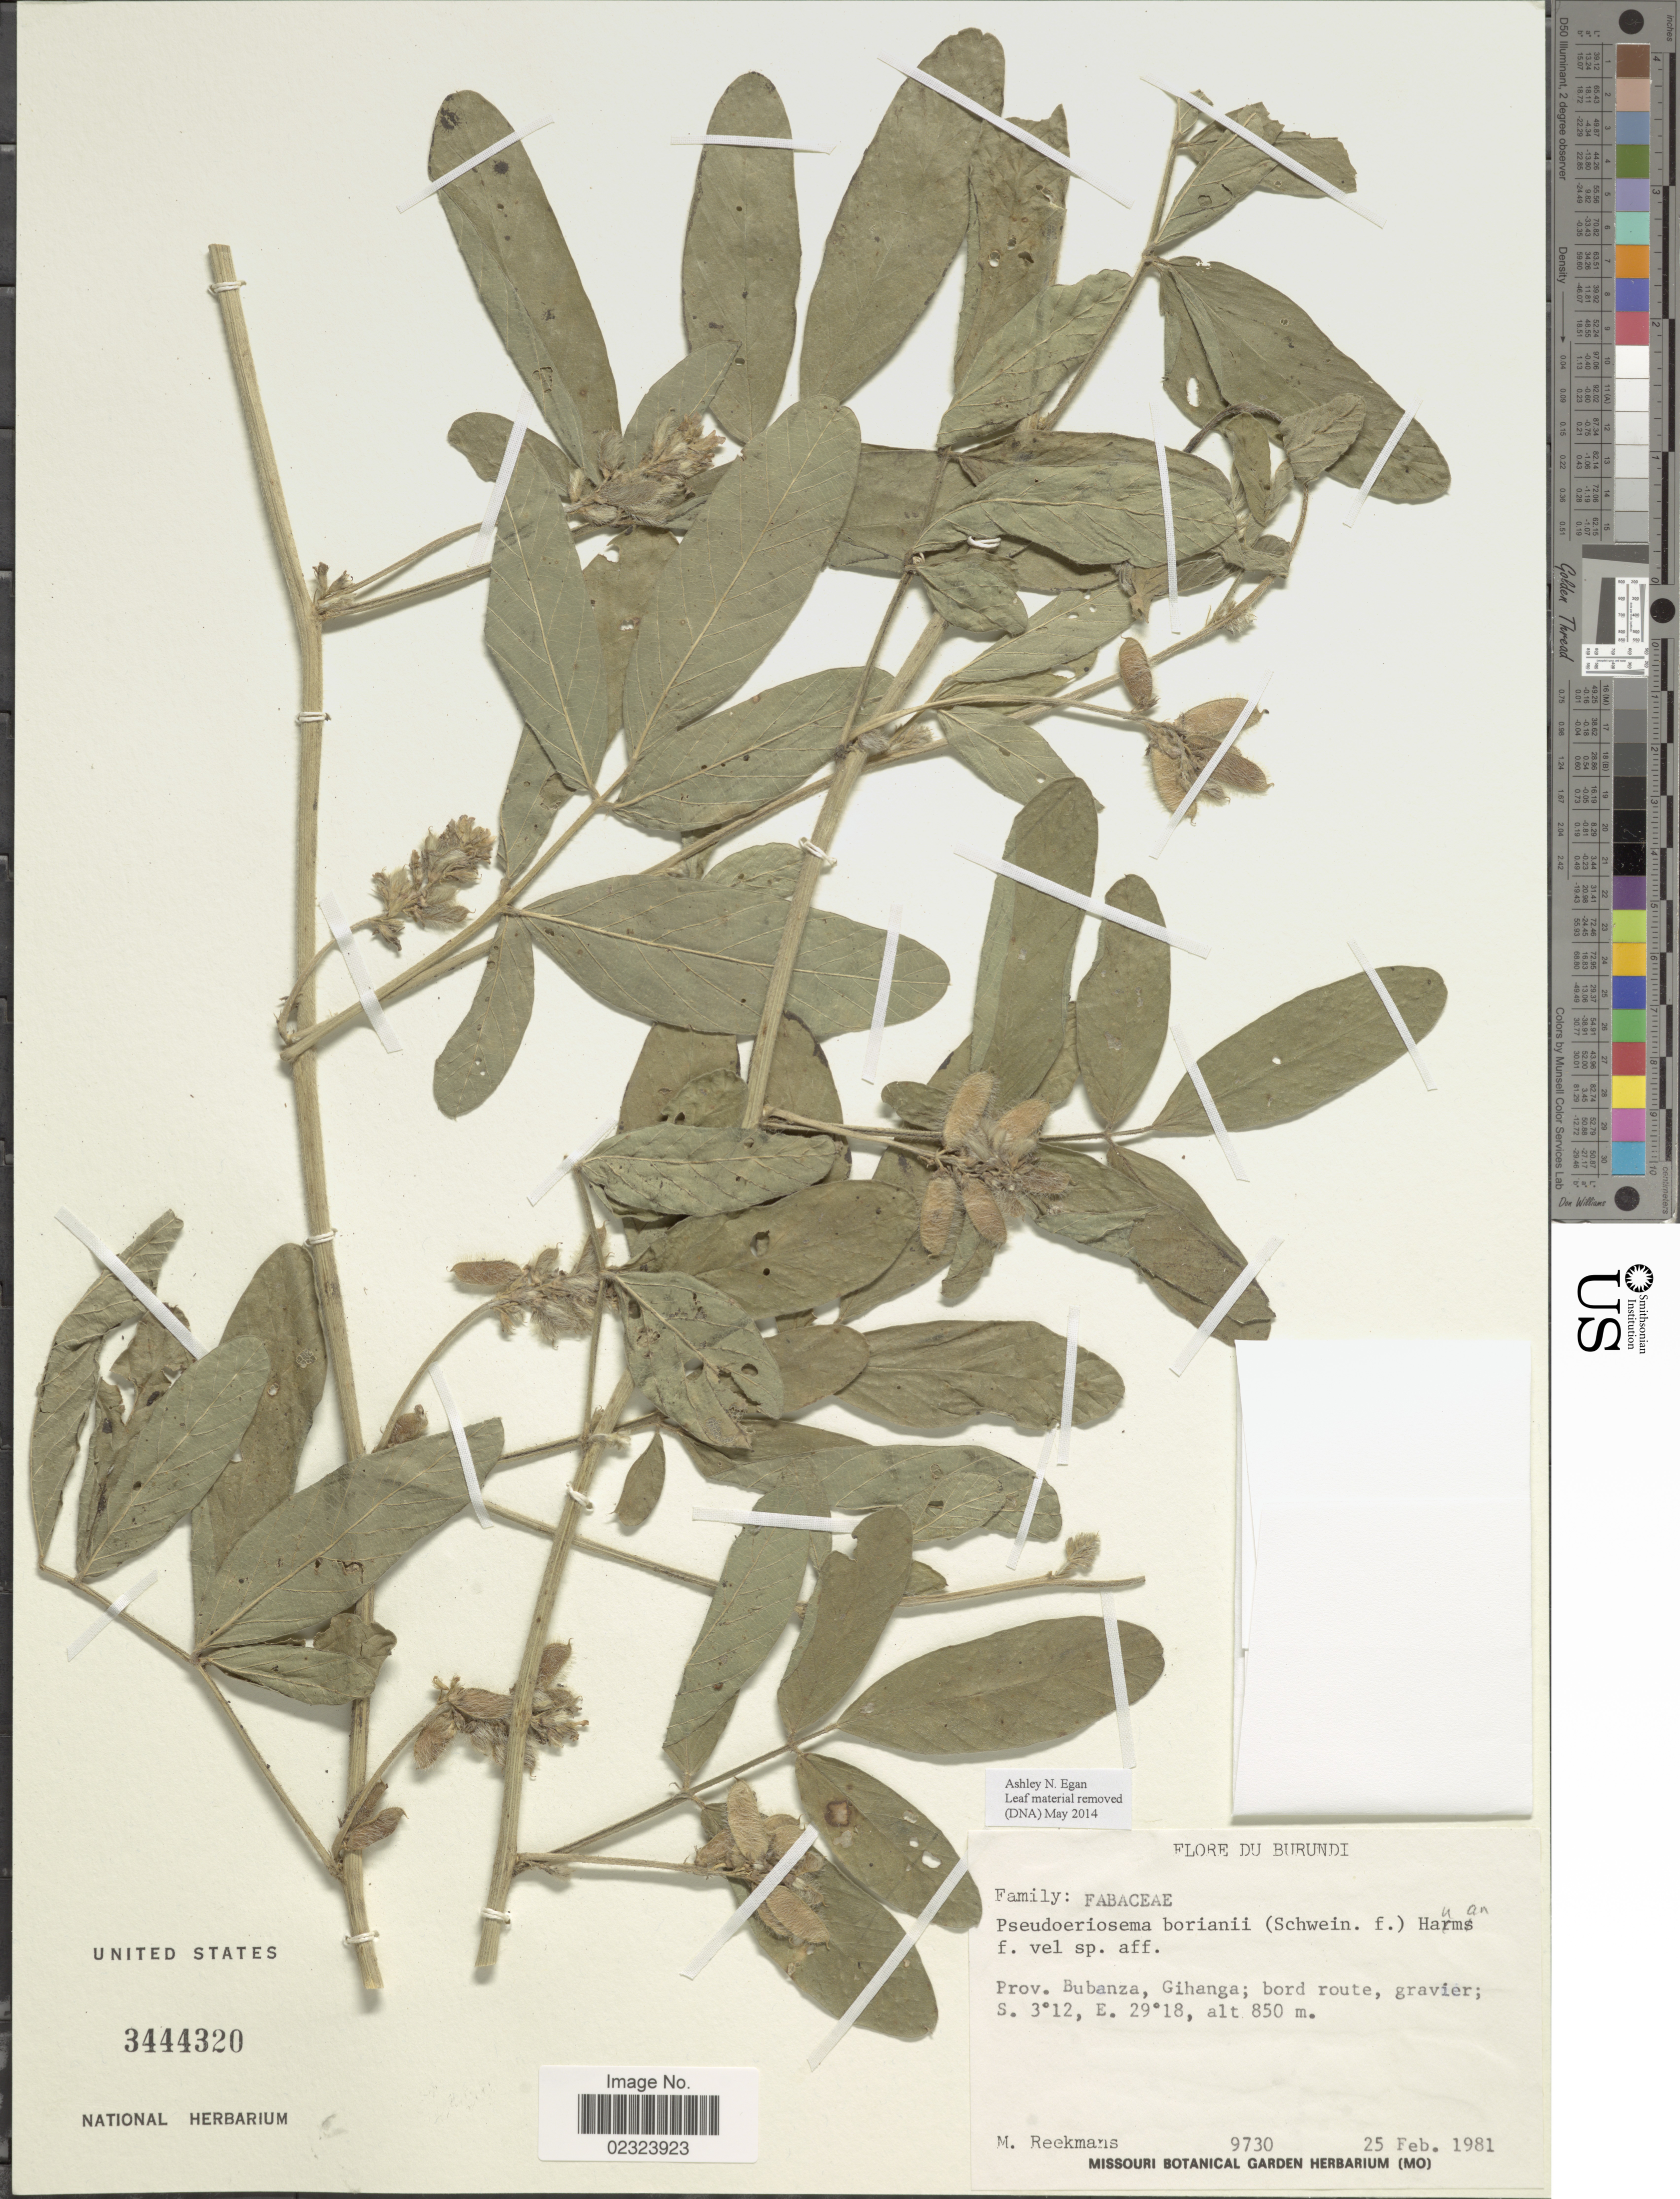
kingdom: Plantae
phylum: Tracheophyta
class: Magnoliopsida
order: Fabales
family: Fabaceae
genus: Pseudoeriosema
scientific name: Pseudoeriosema borianii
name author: (Schweinf.) Hauman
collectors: M. Reekmans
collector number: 9730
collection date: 1981-02-25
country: Burundi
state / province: Bubanza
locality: Gihanga; bord route, gravier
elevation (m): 850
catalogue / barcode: US 3444320